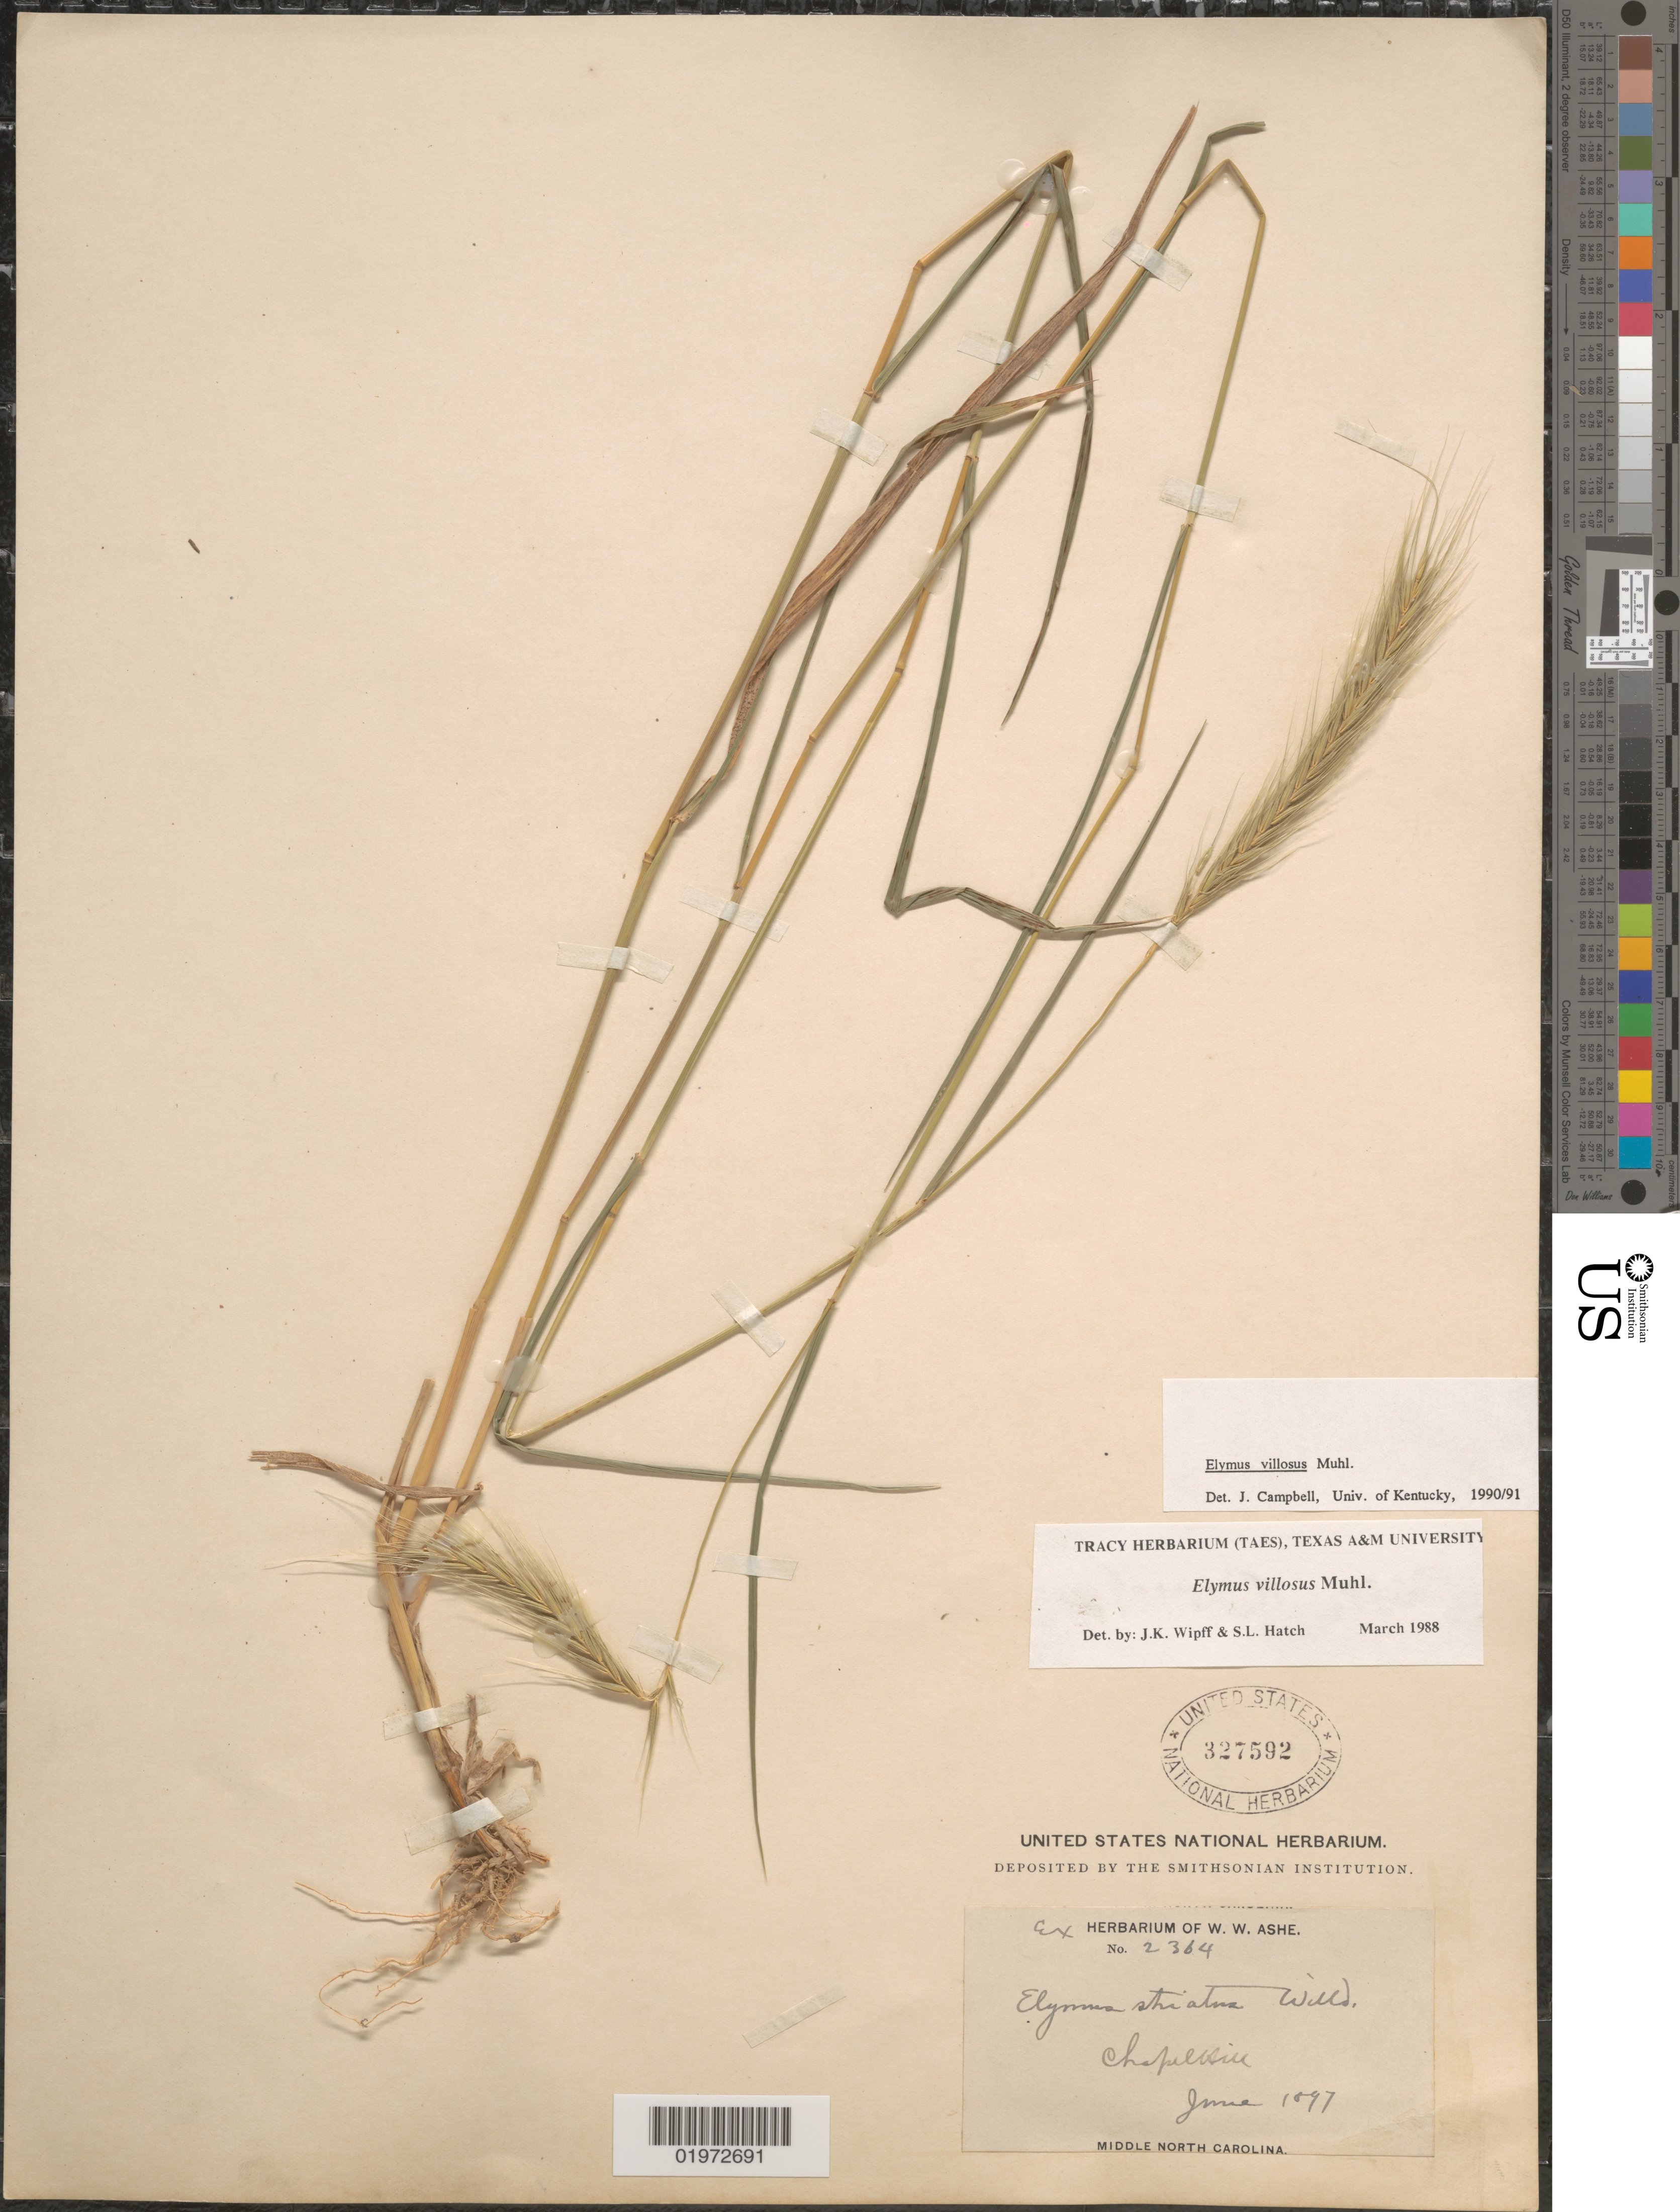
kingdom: Plantae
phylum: Tracheophyta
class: Liliopsida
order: Poales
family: Poaceae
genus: Elymus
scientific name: Elymus villosus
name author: Muhl. ex Willd.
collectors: ex herb. W.W. Ashe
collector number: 2364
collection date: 1897-06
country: United States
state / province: North Carolina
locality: Chapel Hill. Middle North Carolina.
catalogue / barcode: US 327592